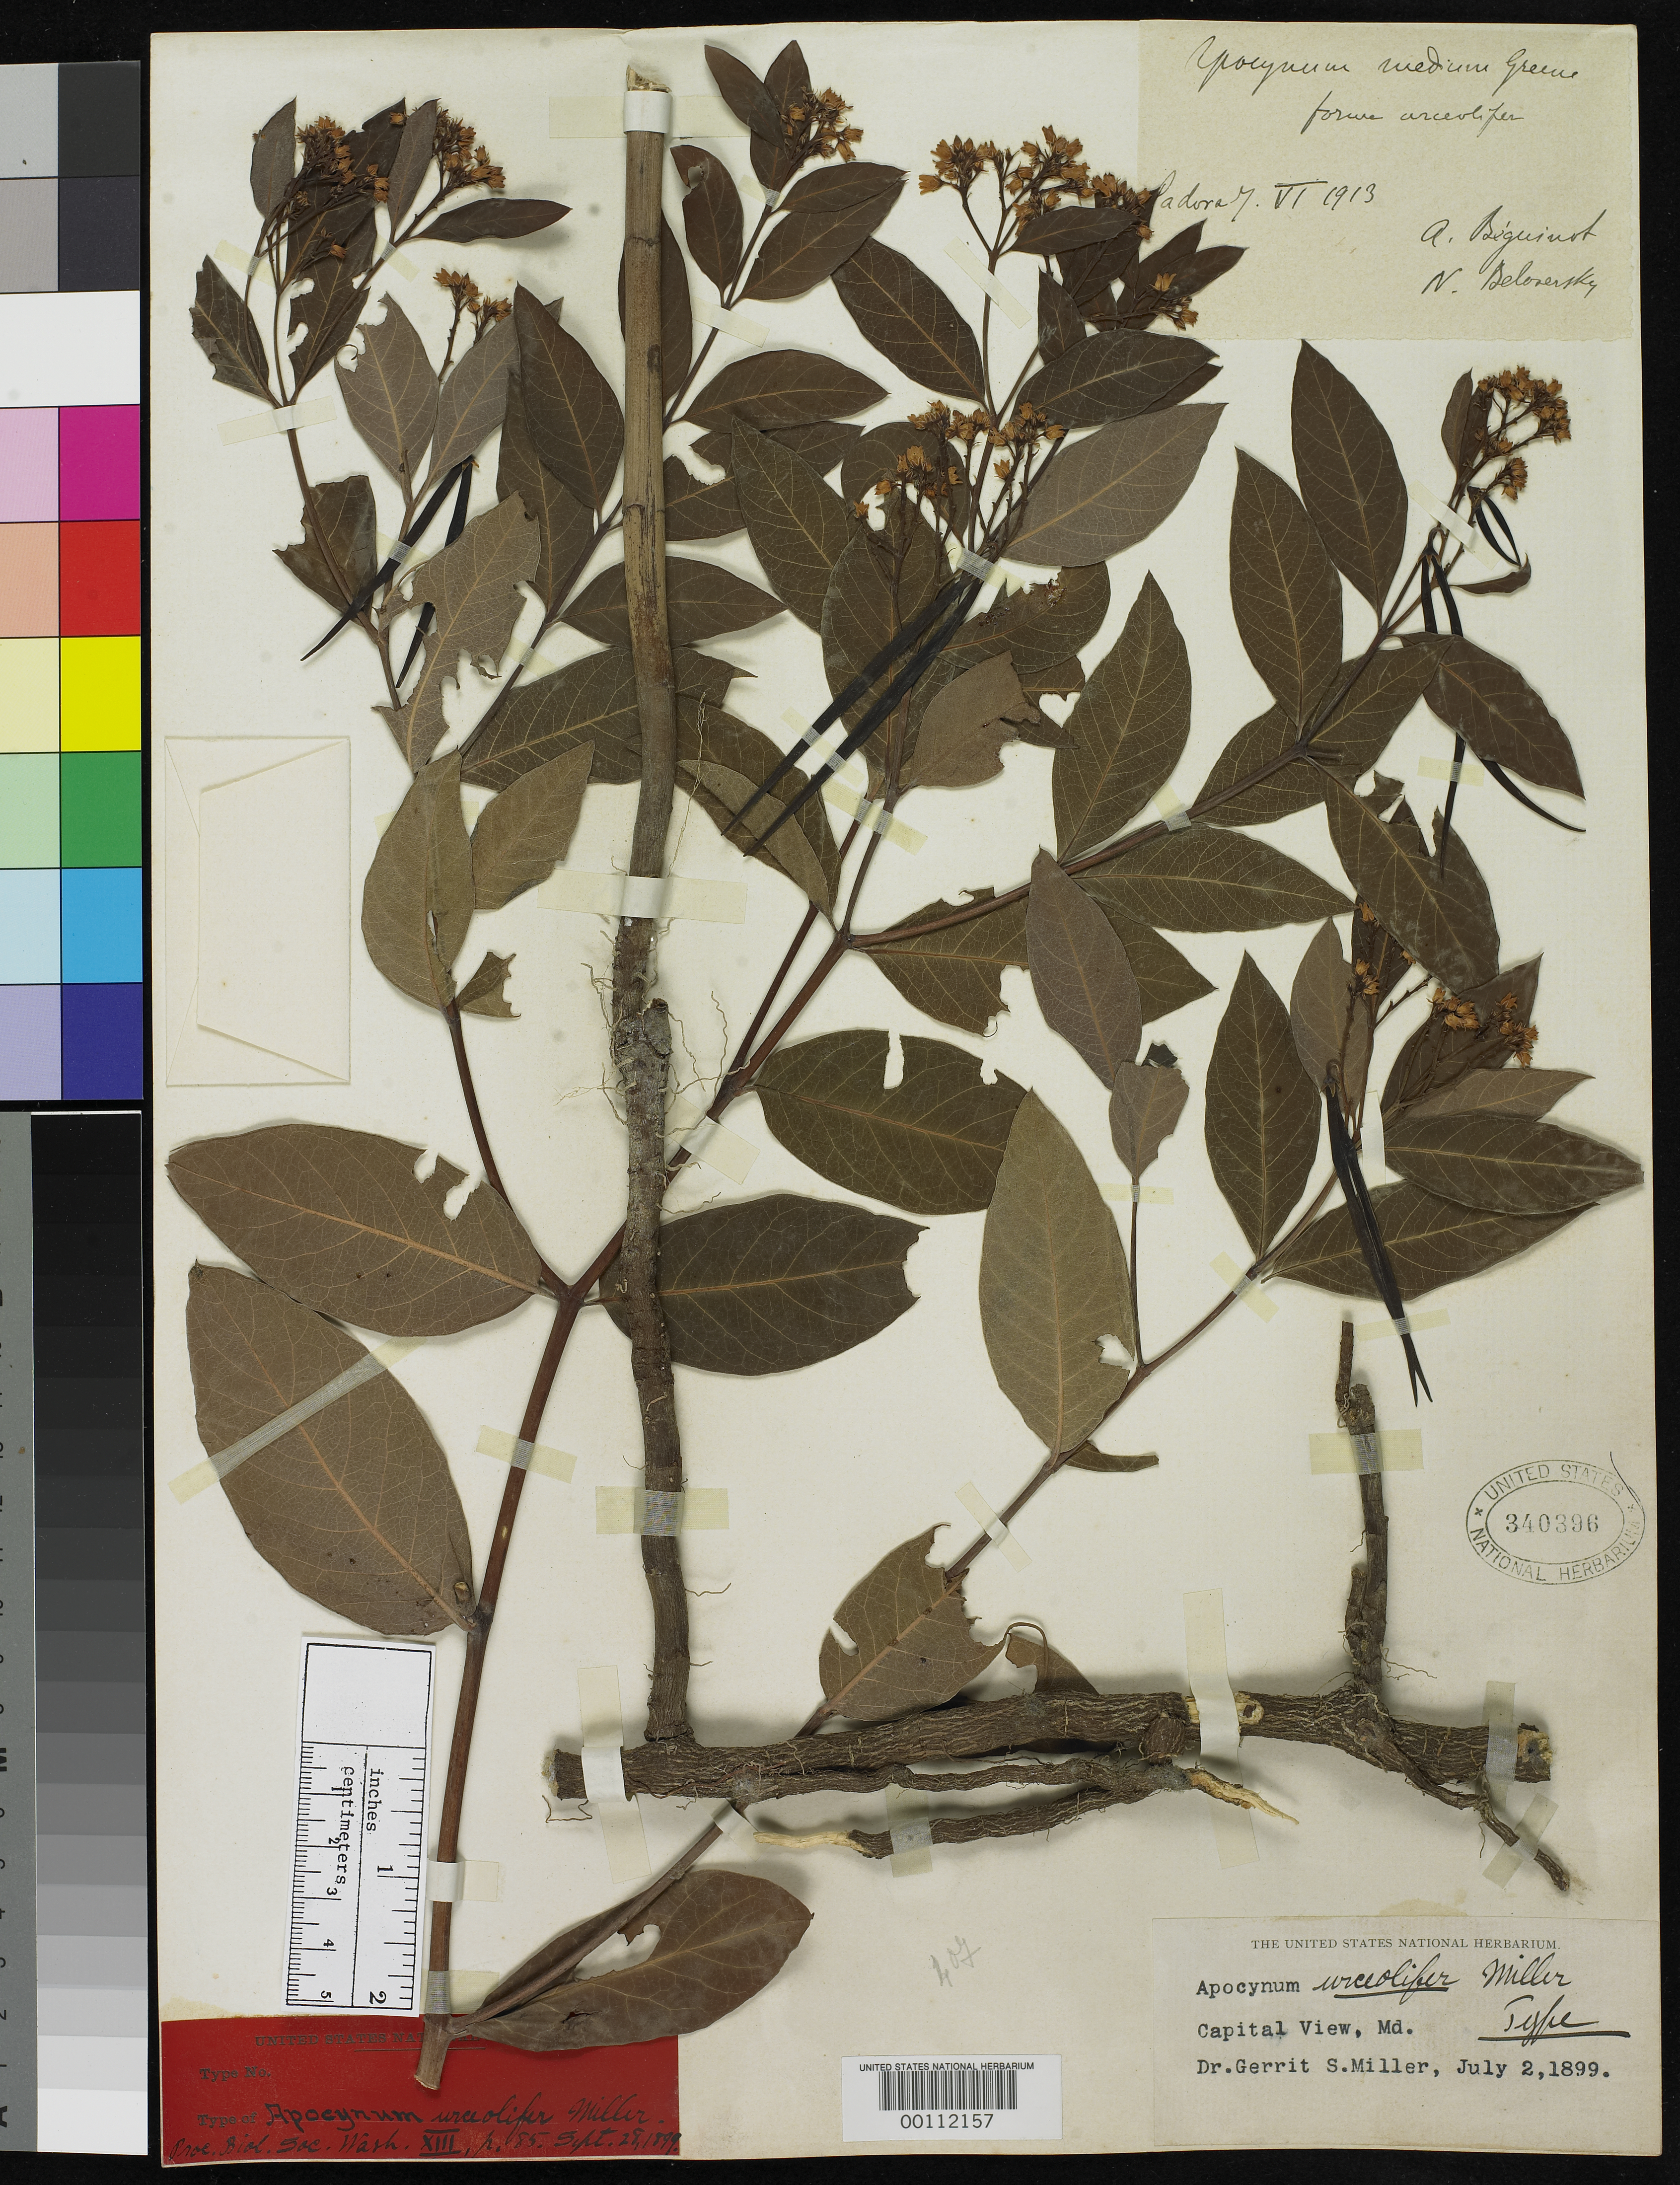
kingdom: Plantae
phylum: Tracheophyta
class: Magnoliopsida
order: Gentianales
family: Apocynaceae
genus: Apocynum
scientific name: Apocynum urceolifer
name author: G.S. Mill.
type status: Holotype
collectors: G. S. Miller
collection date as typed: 02 Jul 1899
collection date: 1899-07-02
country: United States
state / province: Maryland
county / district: Montgomery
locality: Capital View Park.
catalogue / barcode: US 340396